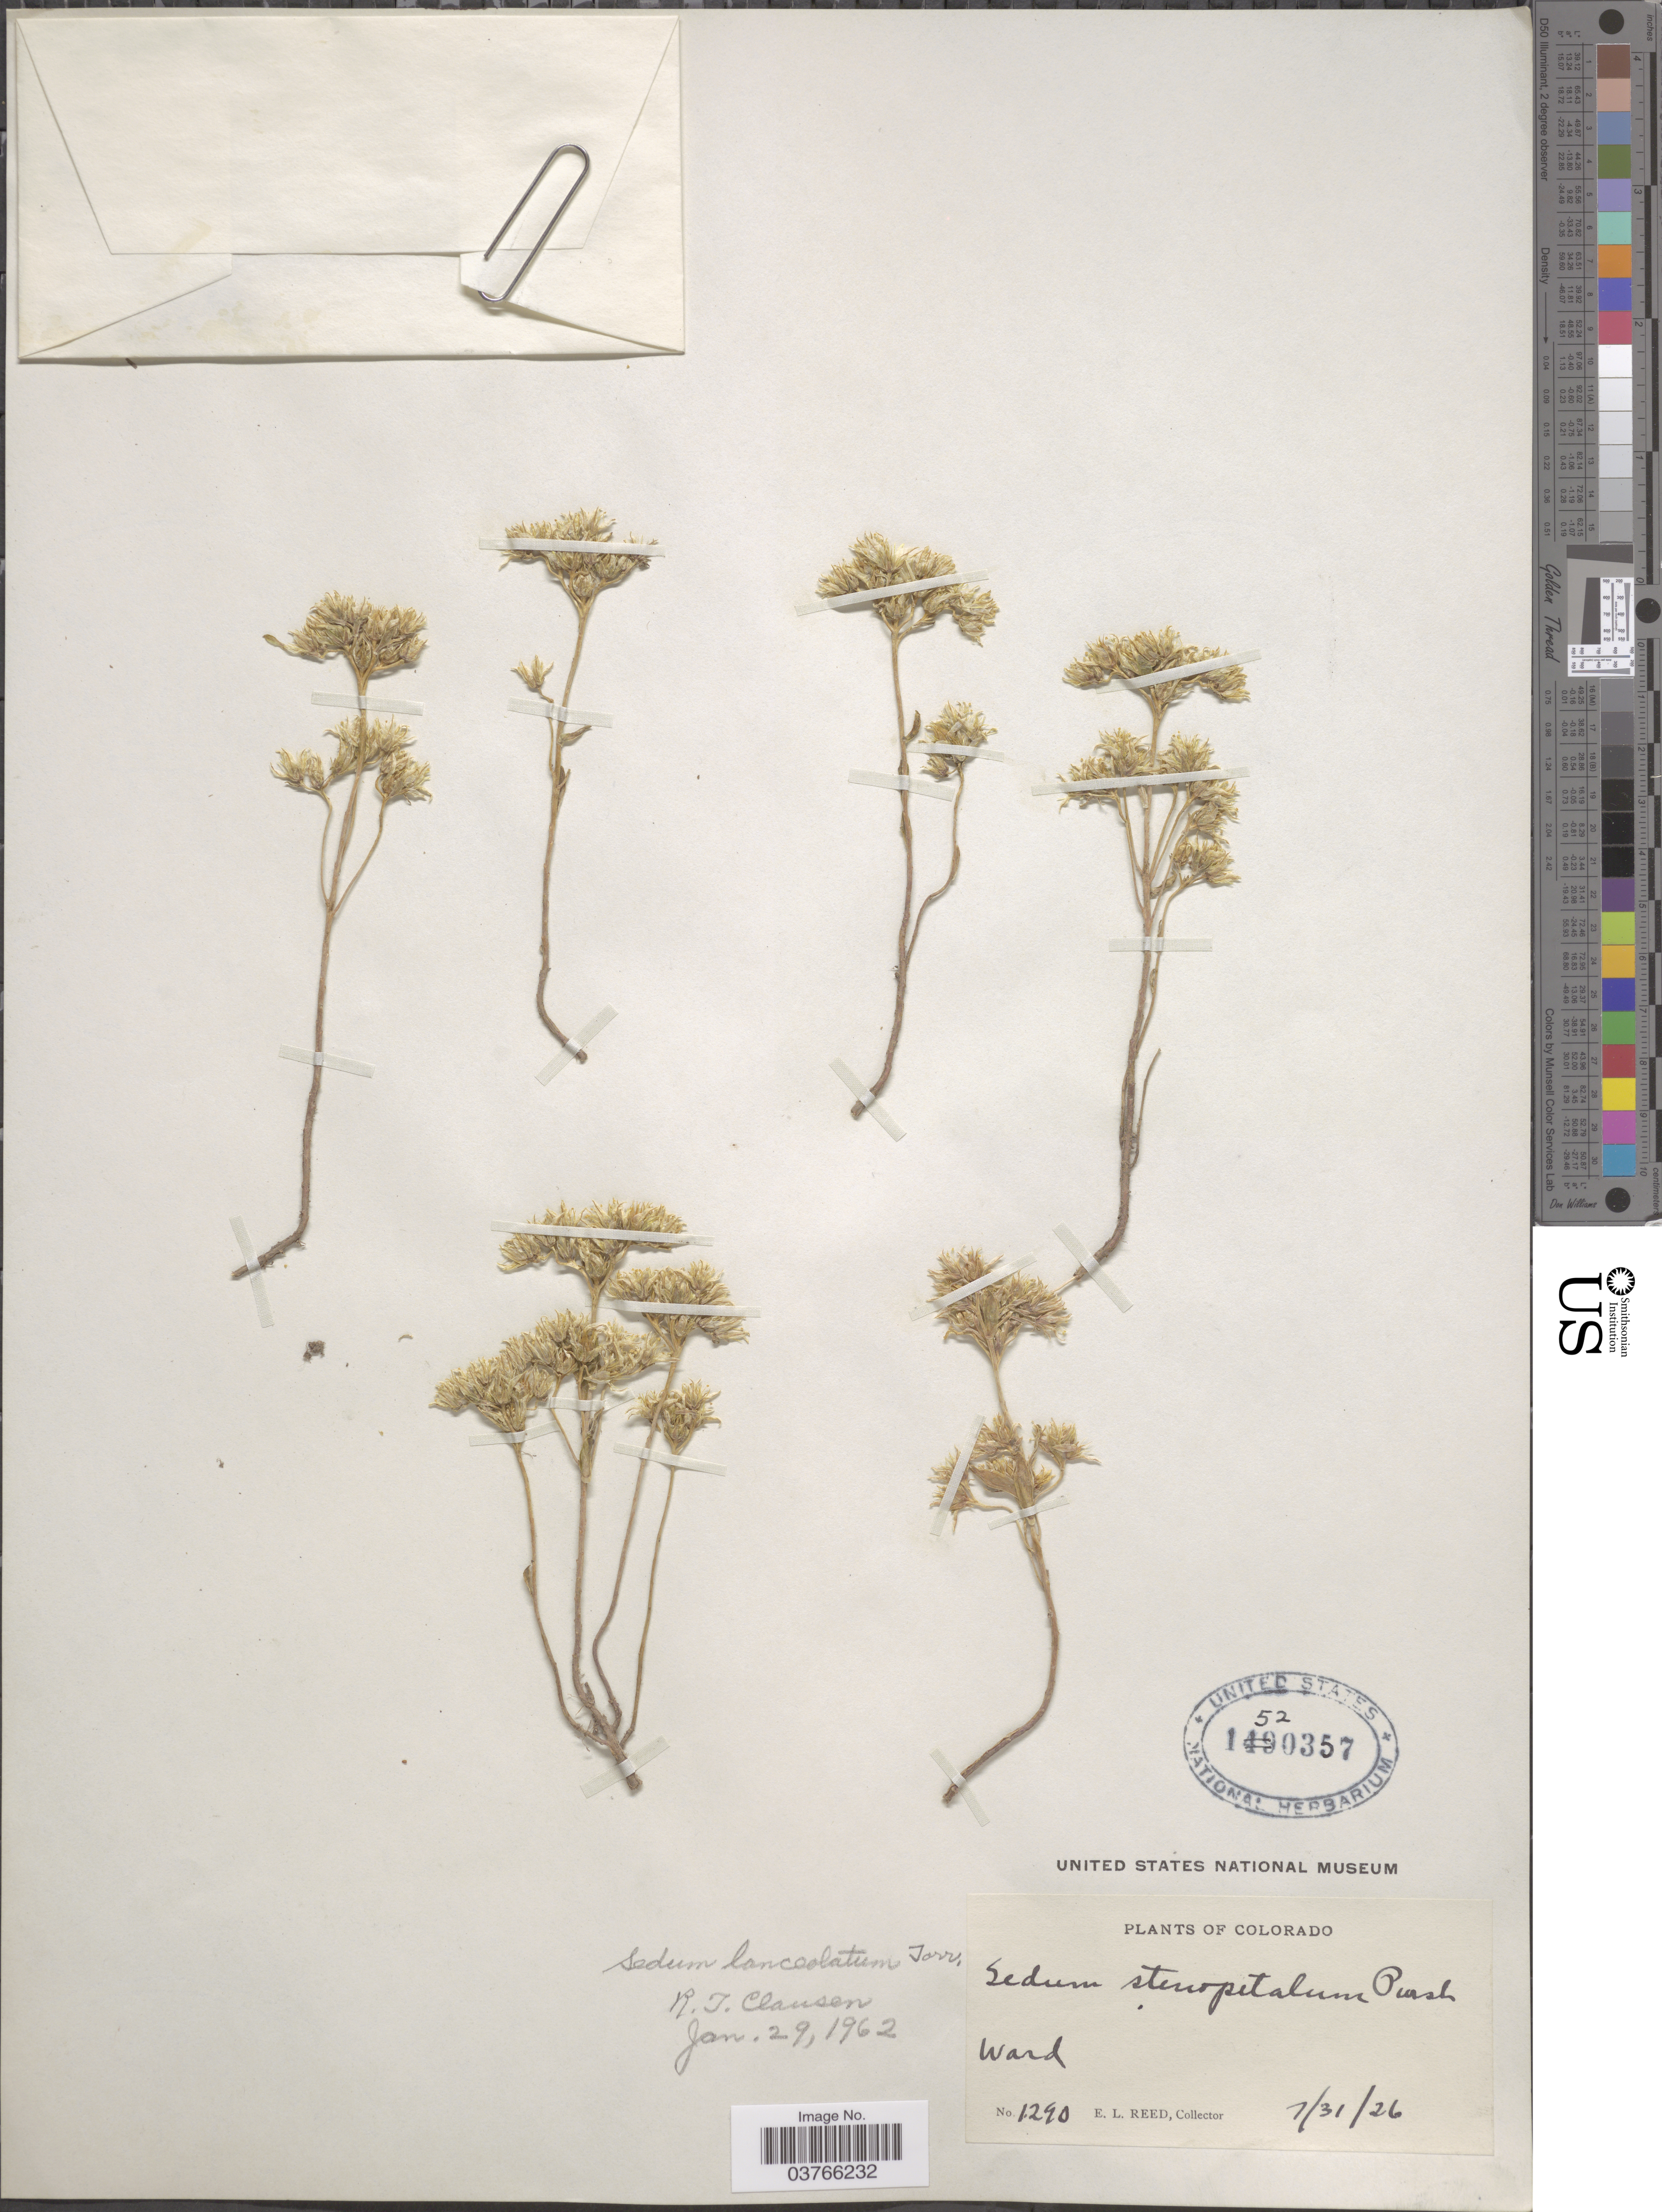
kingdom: Plantae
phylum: Tracheophyta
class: Magnoliopsida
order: Saxifragales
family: Crassulaceae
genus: Sedum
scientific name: Sedum lanceolatum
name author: Torr.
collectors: E. Reed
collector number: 1290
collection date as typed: Transcribed d/m/y: 31/7/26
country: United States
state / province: Colorado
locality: Ward.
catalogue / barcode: US 1520357